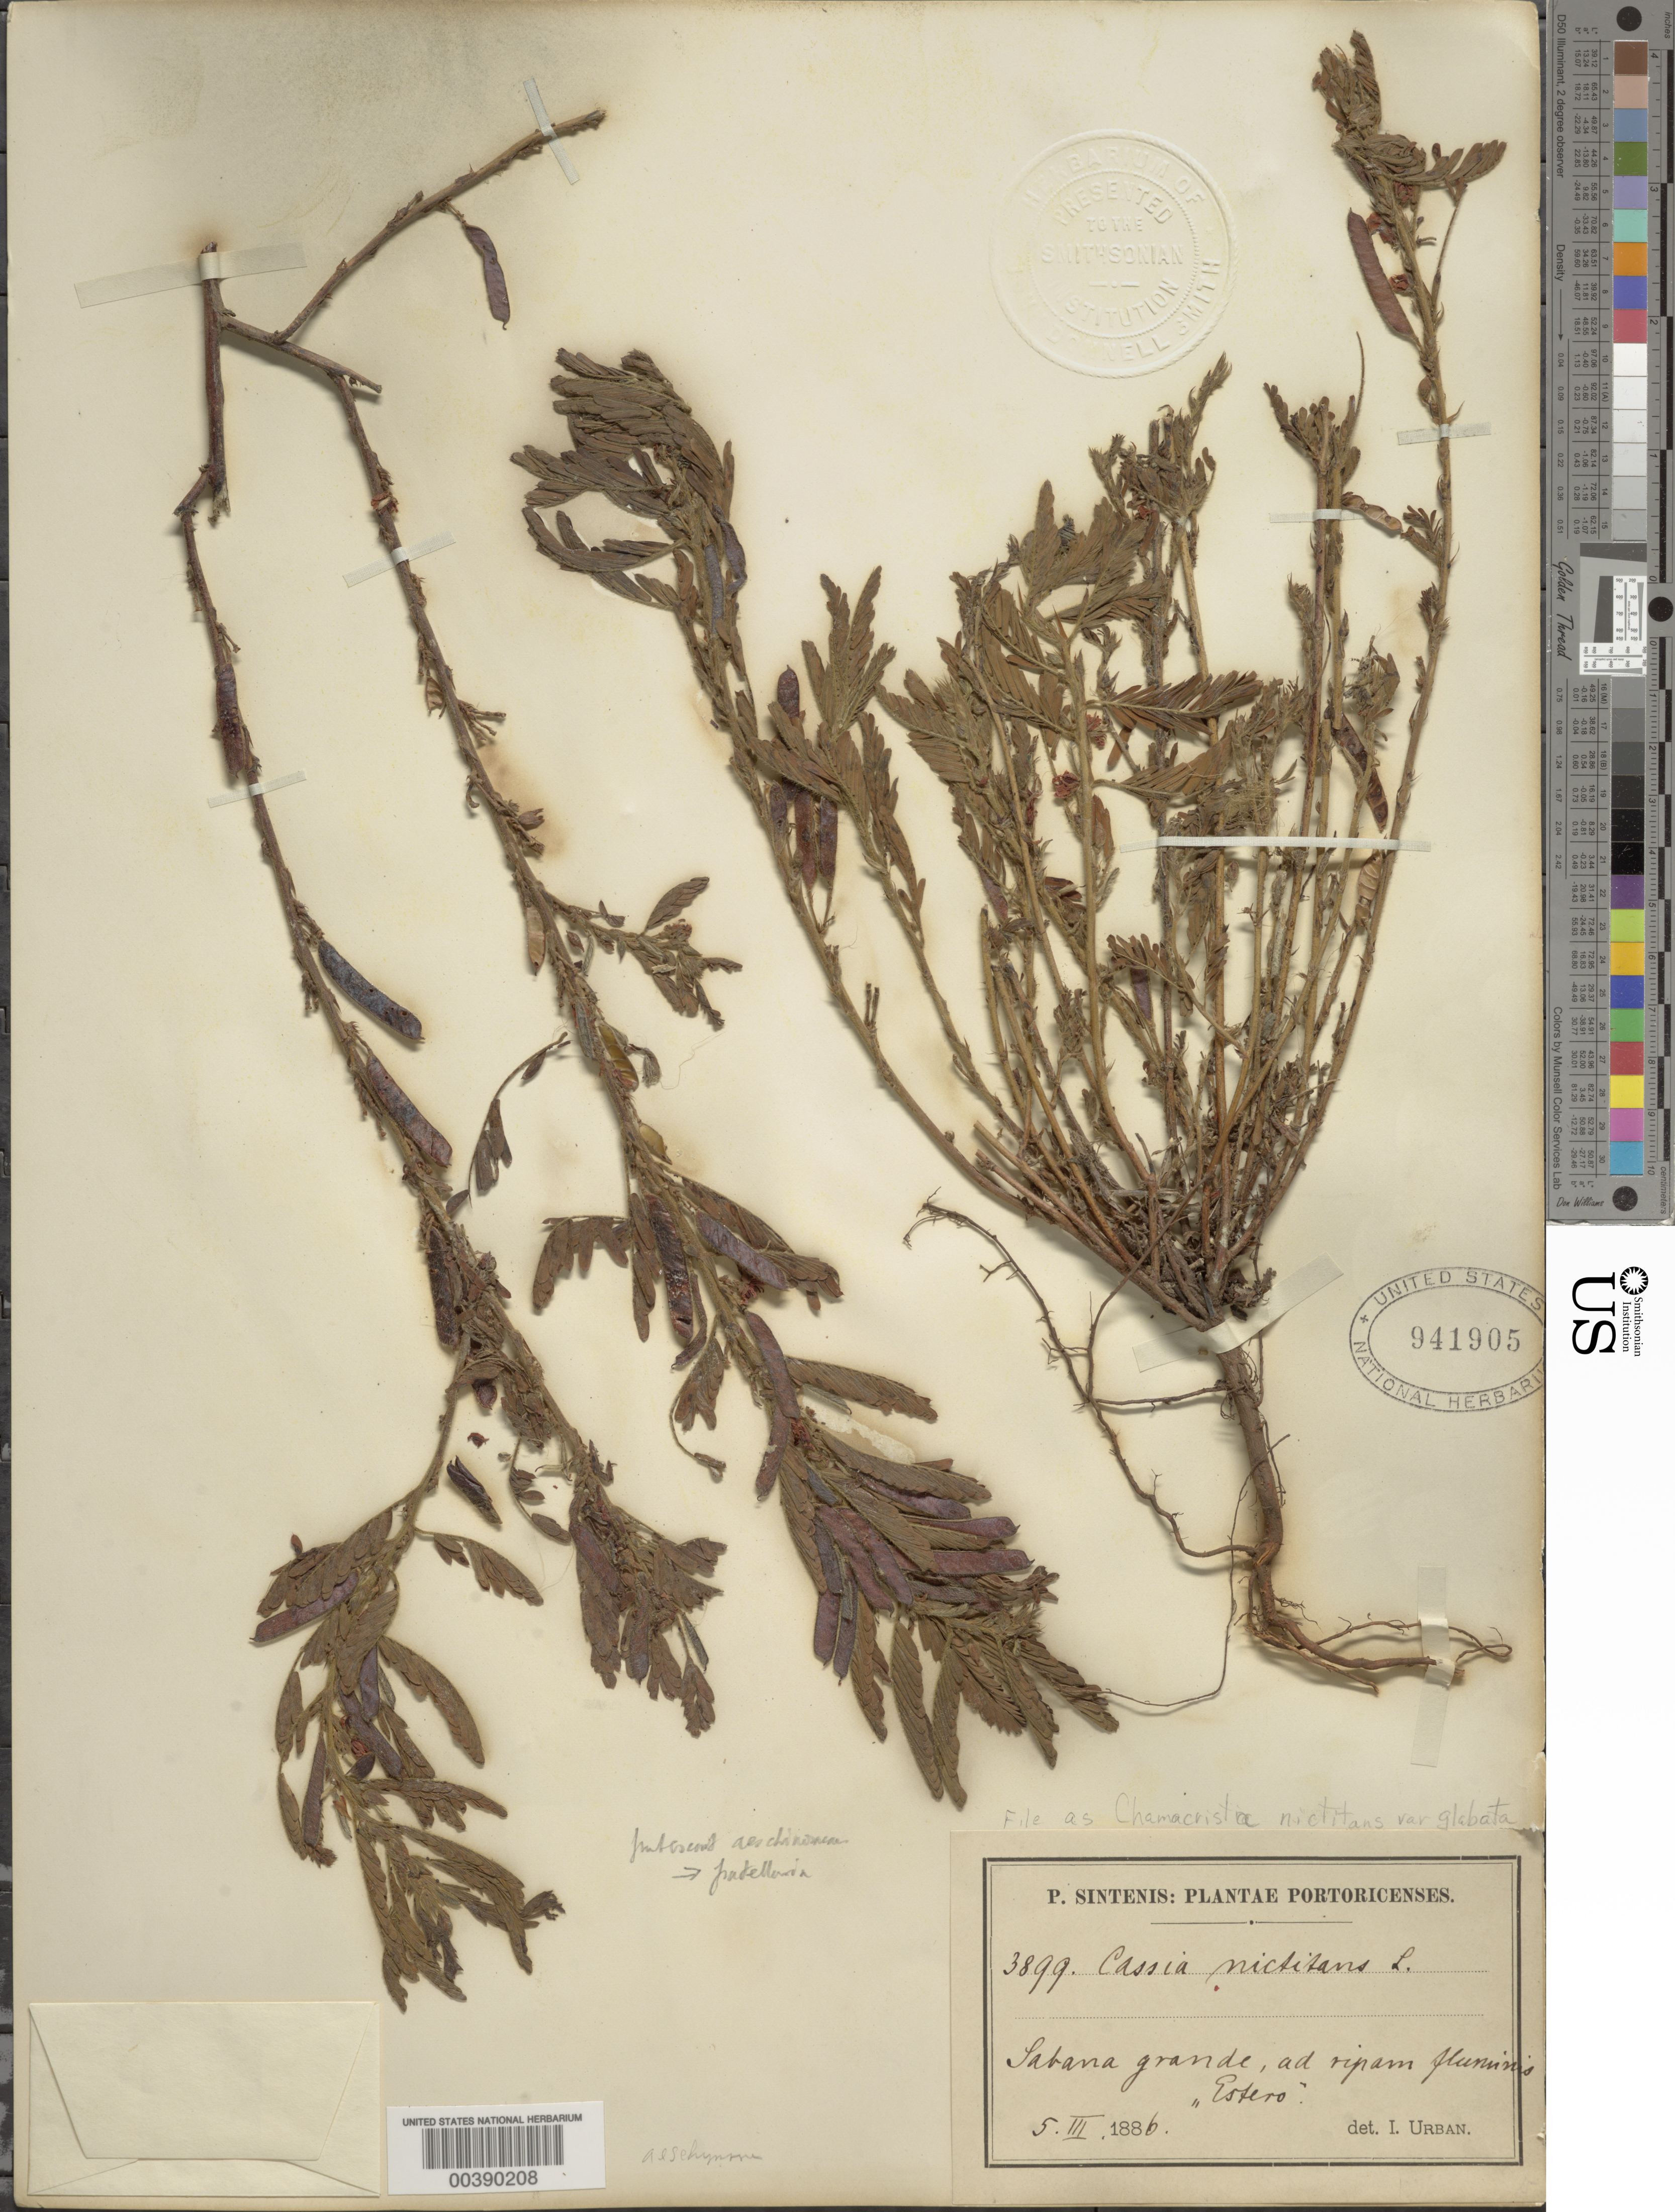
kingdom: Plantae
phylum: Tracheophyta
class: Magnoliopsida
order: Fabales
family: Fabaceae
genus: Chamaecrista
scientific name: Chamaecrista nictitans var. glabrata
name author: (Vogel) H.S. Irwin & Barneby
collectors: P. Sintenis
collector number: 3899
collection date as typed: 05 Mar 1886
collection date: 1886-03-05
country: Puerto Rico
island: Greater Antilles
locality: Sabana grande, ad ripam fluminis Estero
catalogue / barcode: US 941905